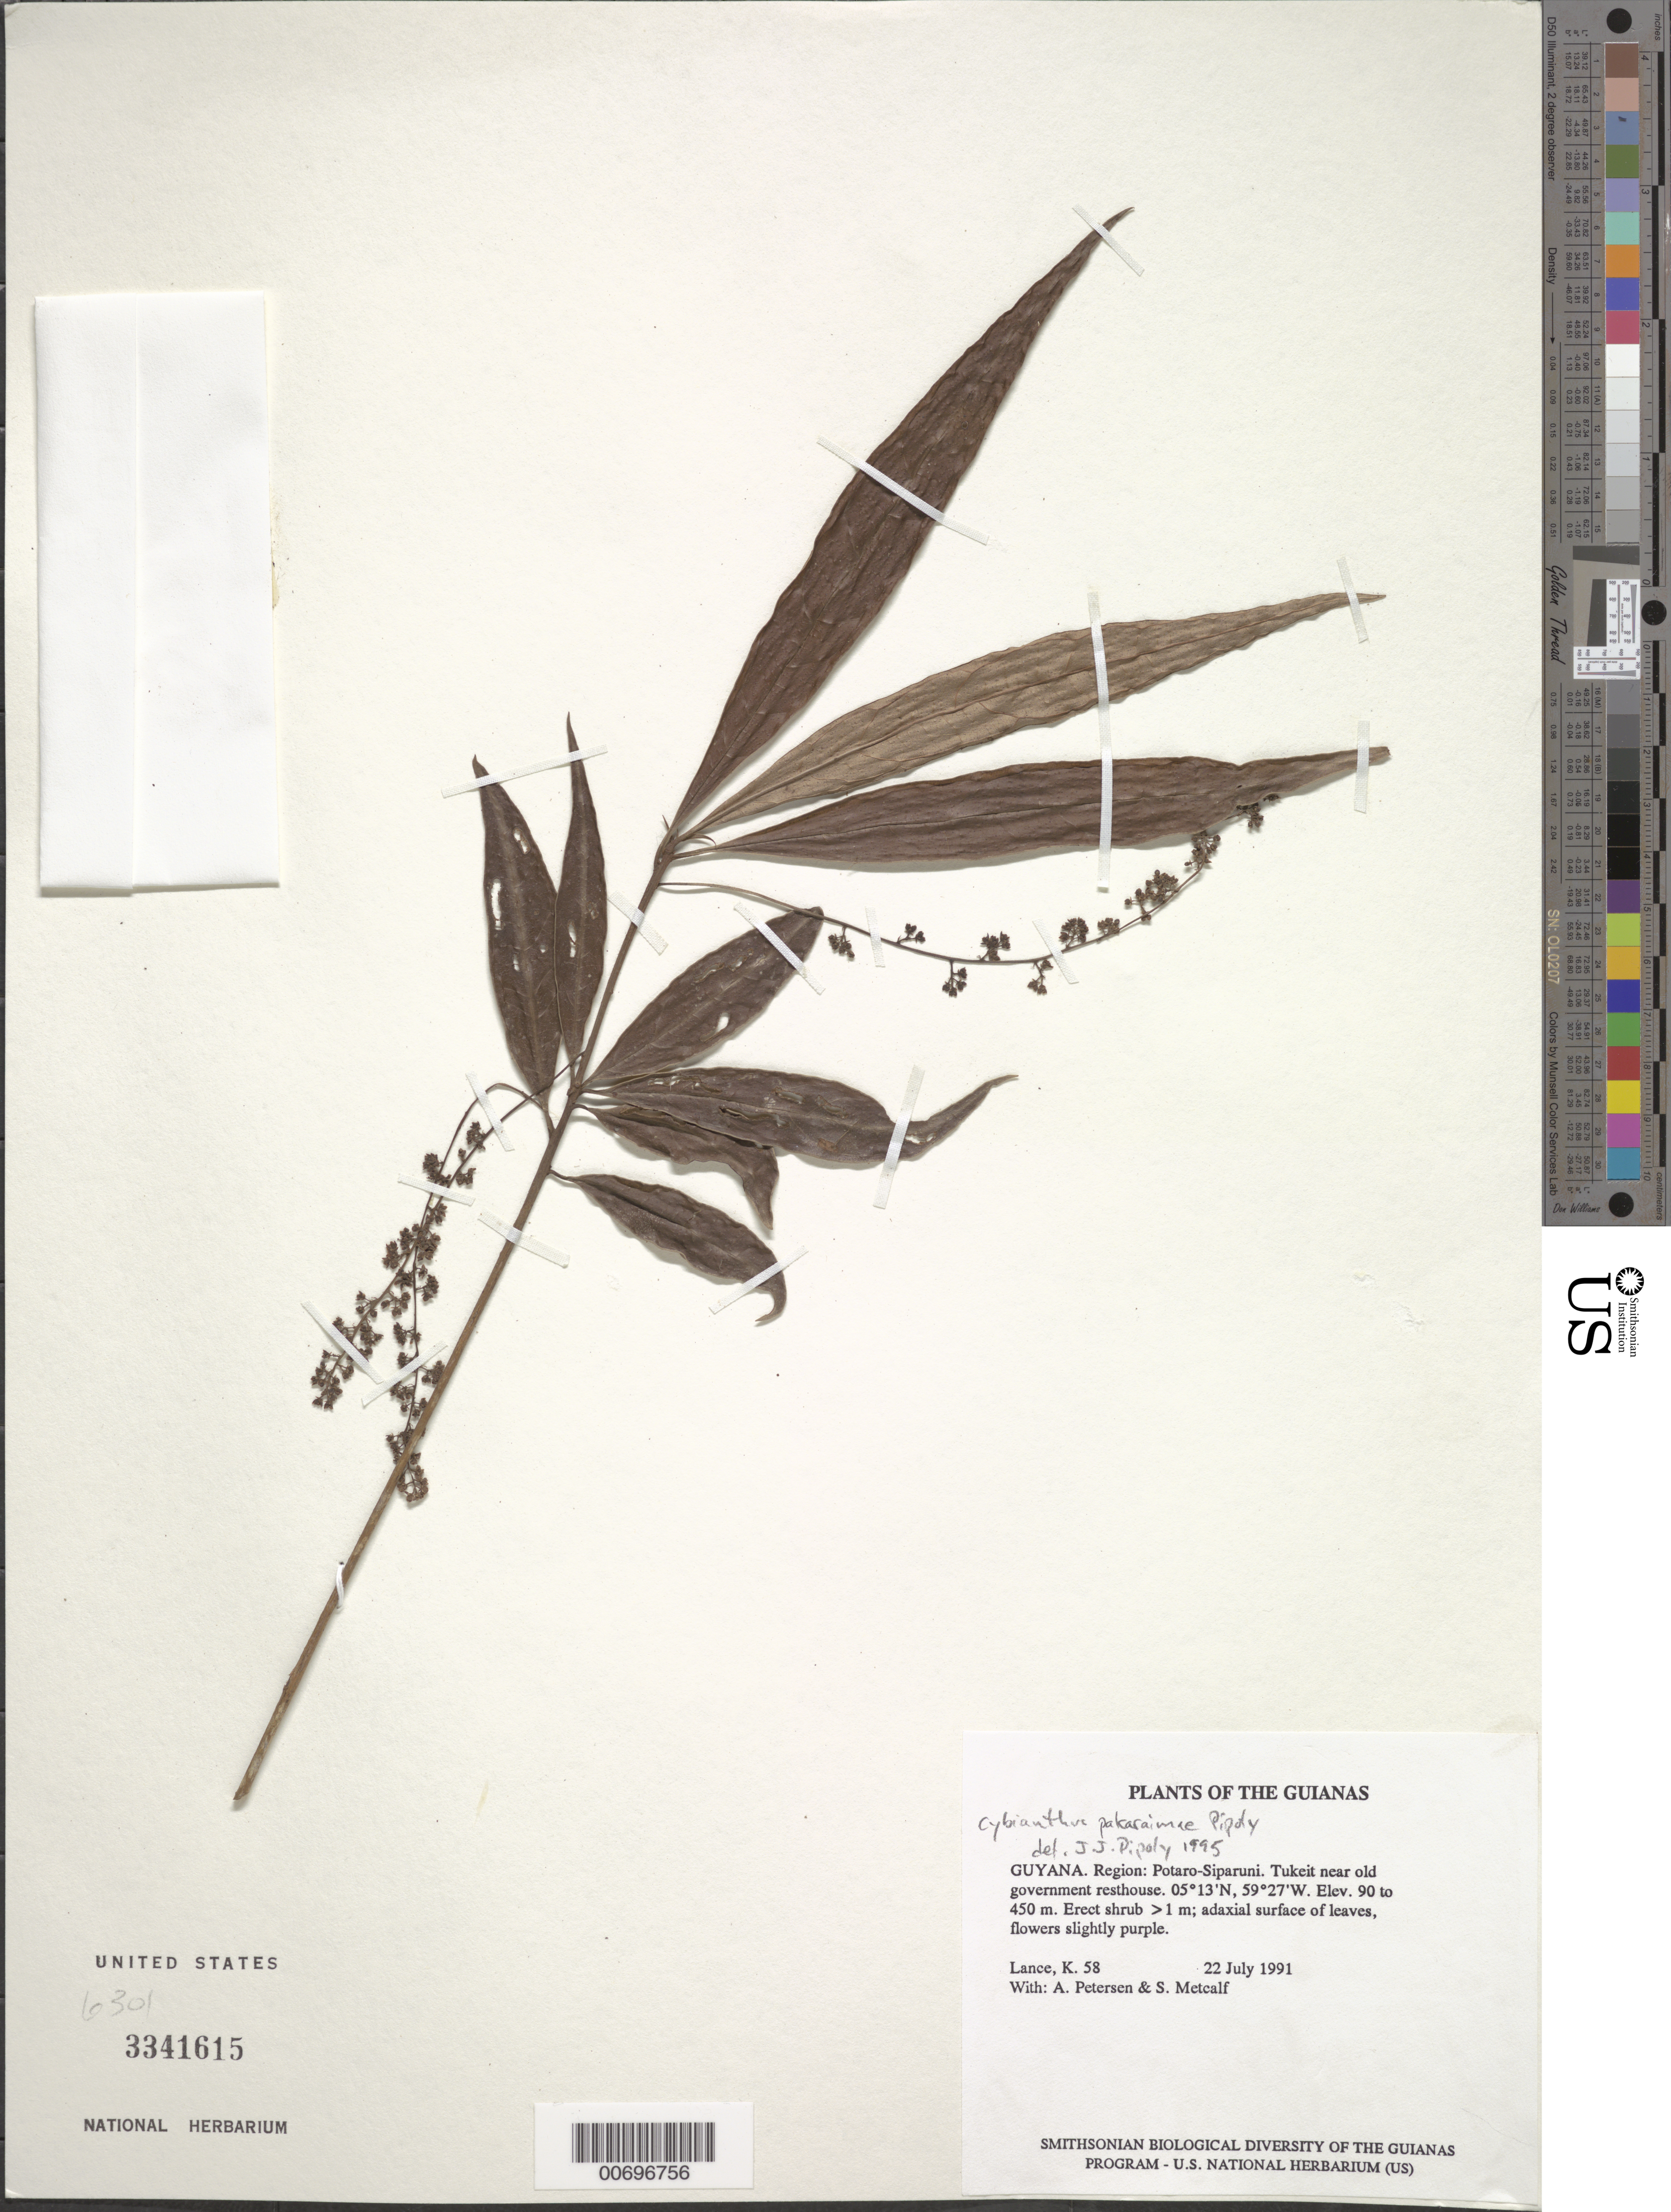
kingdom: Plantae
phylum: Tracheophyta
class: Magnoliopsida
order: Ericales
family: Primulaceae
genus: Cybianthus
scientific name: Cybianthus pakaraimae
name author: Pipoly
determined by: Pipoly, J. J., III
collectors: K. Lance, A. Petersen & S. Metcalf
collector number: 58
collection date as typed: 22 July 1991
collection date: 1991-07-22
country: Guyana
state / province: Potaro-Siparuni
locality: Tukeit near old government resthouse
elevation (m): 90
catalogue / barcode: US 3341615